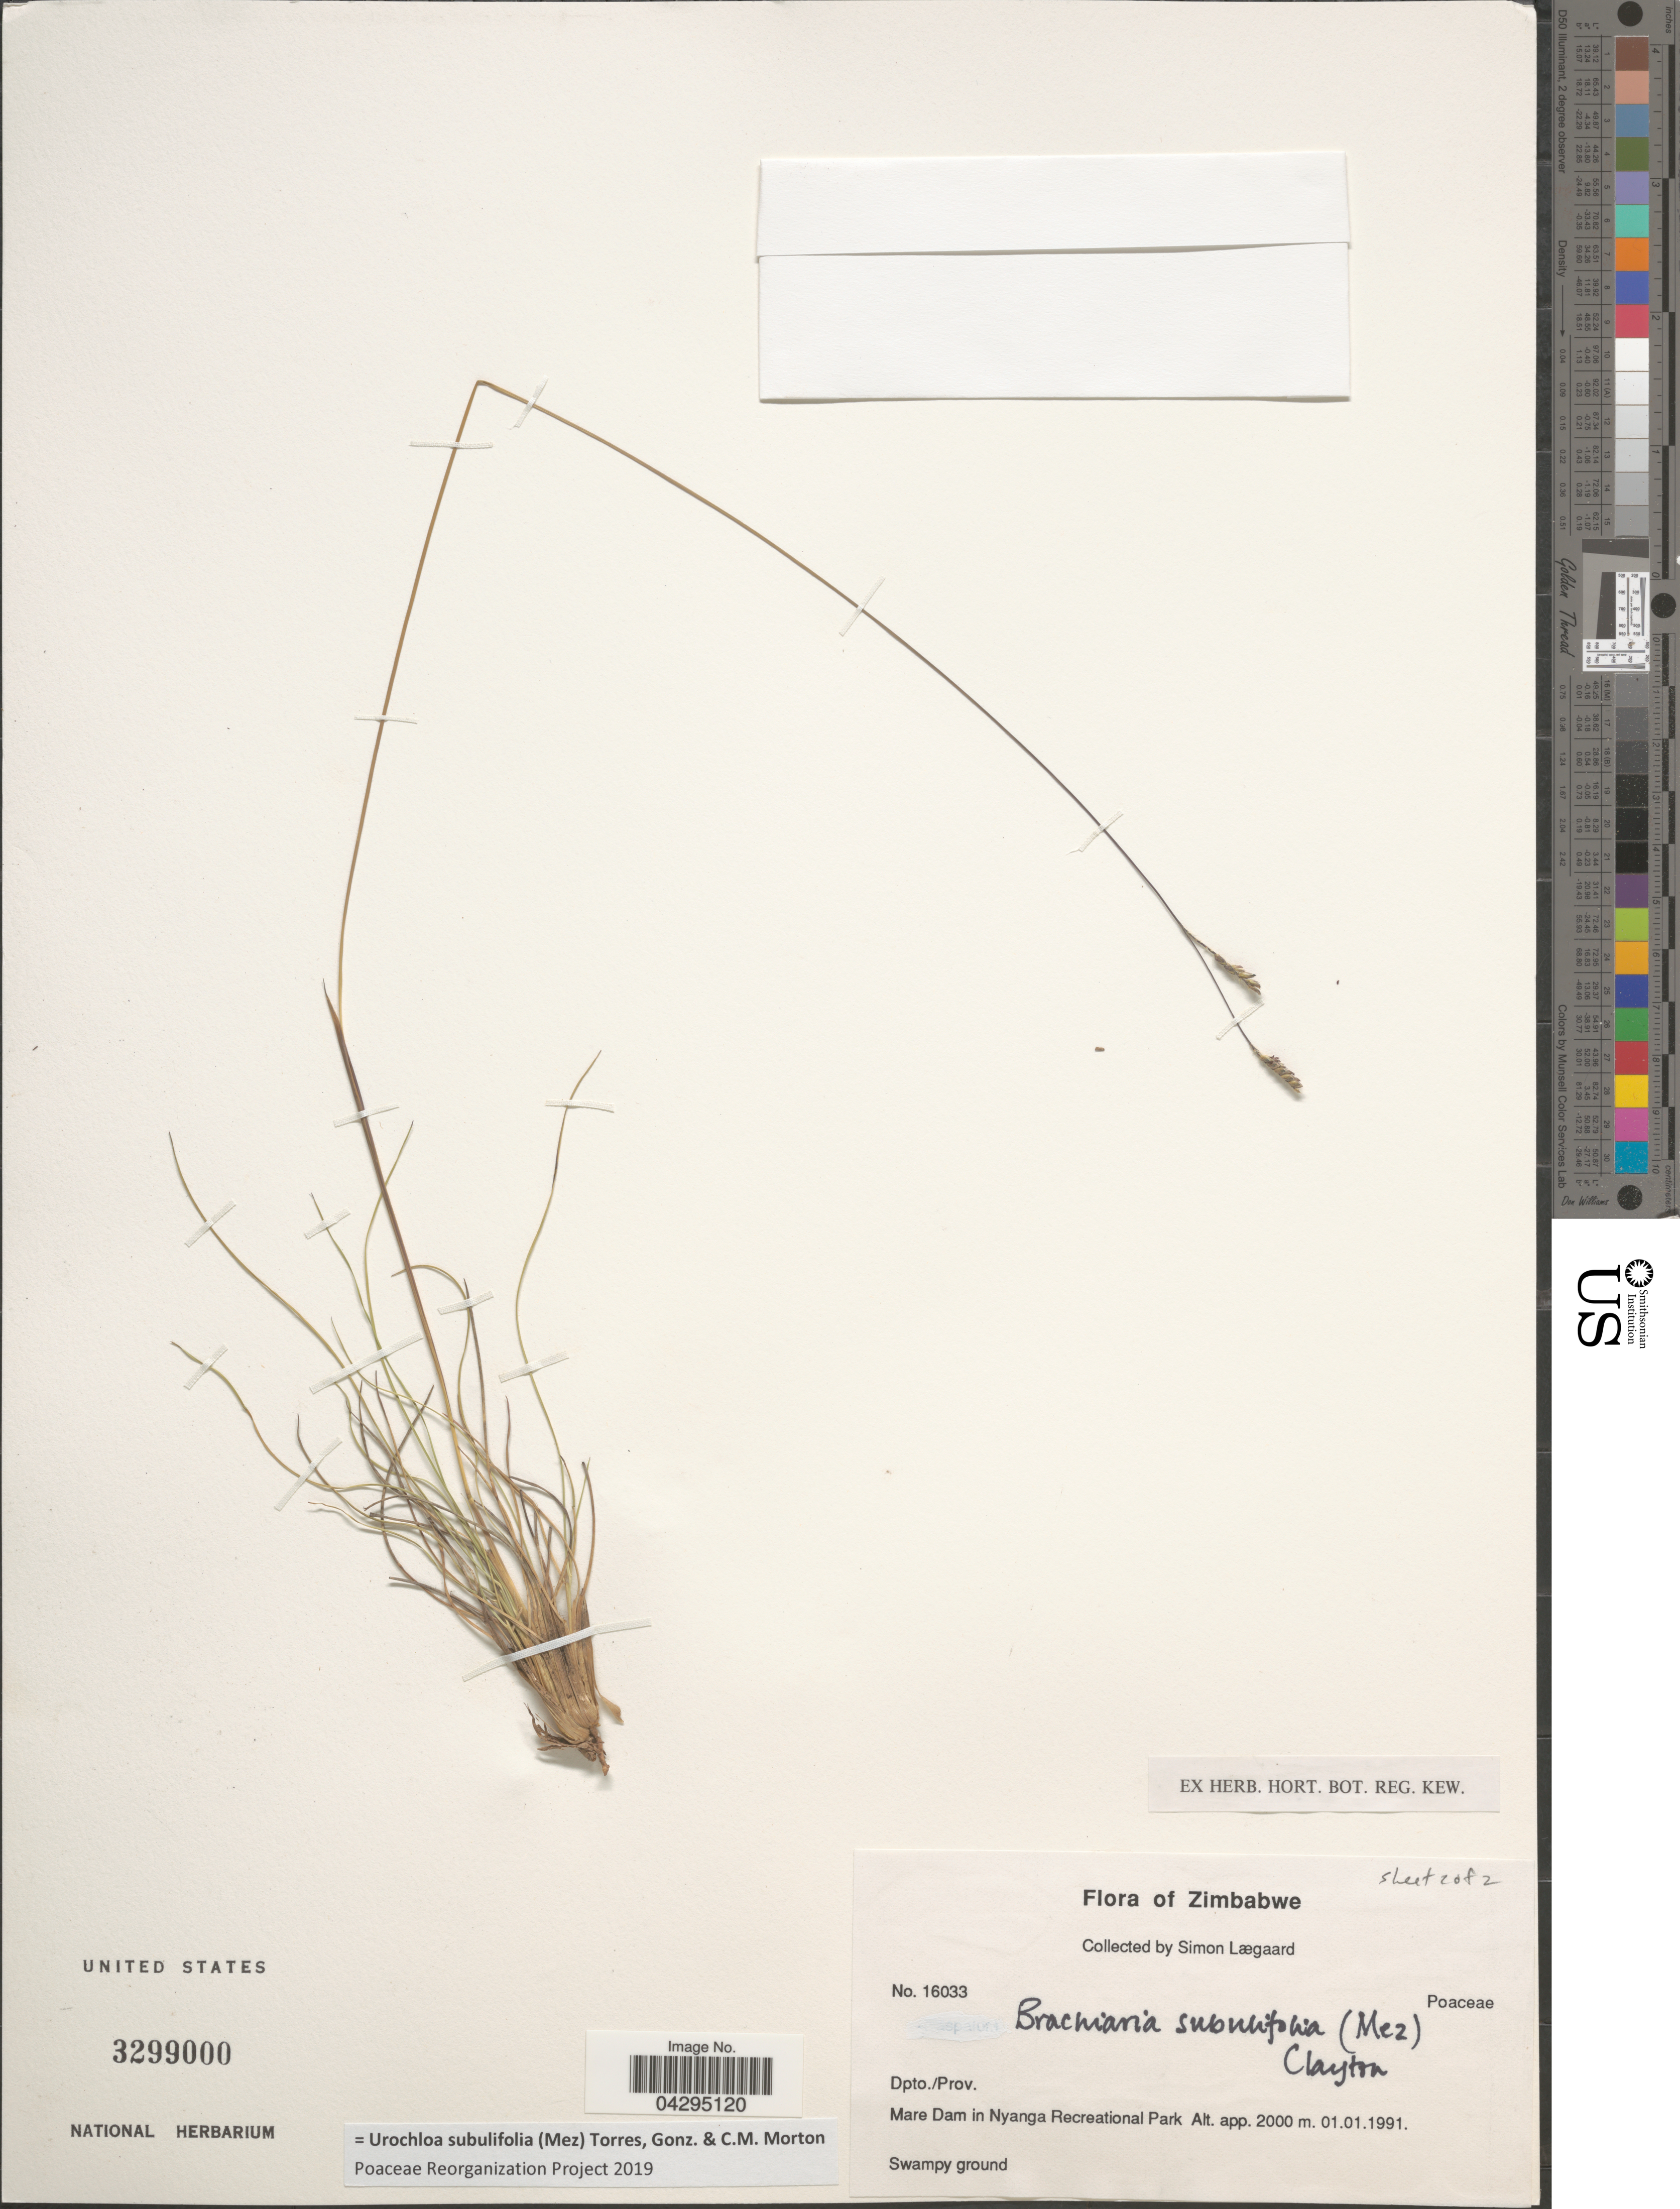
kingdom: Plantae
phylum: Tracheophyta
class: Liliopsida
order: Poales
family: Poaceae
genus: Urochloa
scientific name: Urochloa subulifolia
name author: (Mez) Torres Gonz. & C.M. Morton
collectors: S. Lægaard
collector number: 16033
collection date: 1991-01-01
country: Zimbabwe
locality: Dpto./Prov. Mare Dam in Nyanga Recreational Park.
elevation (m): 2000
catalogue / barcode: US 3299000